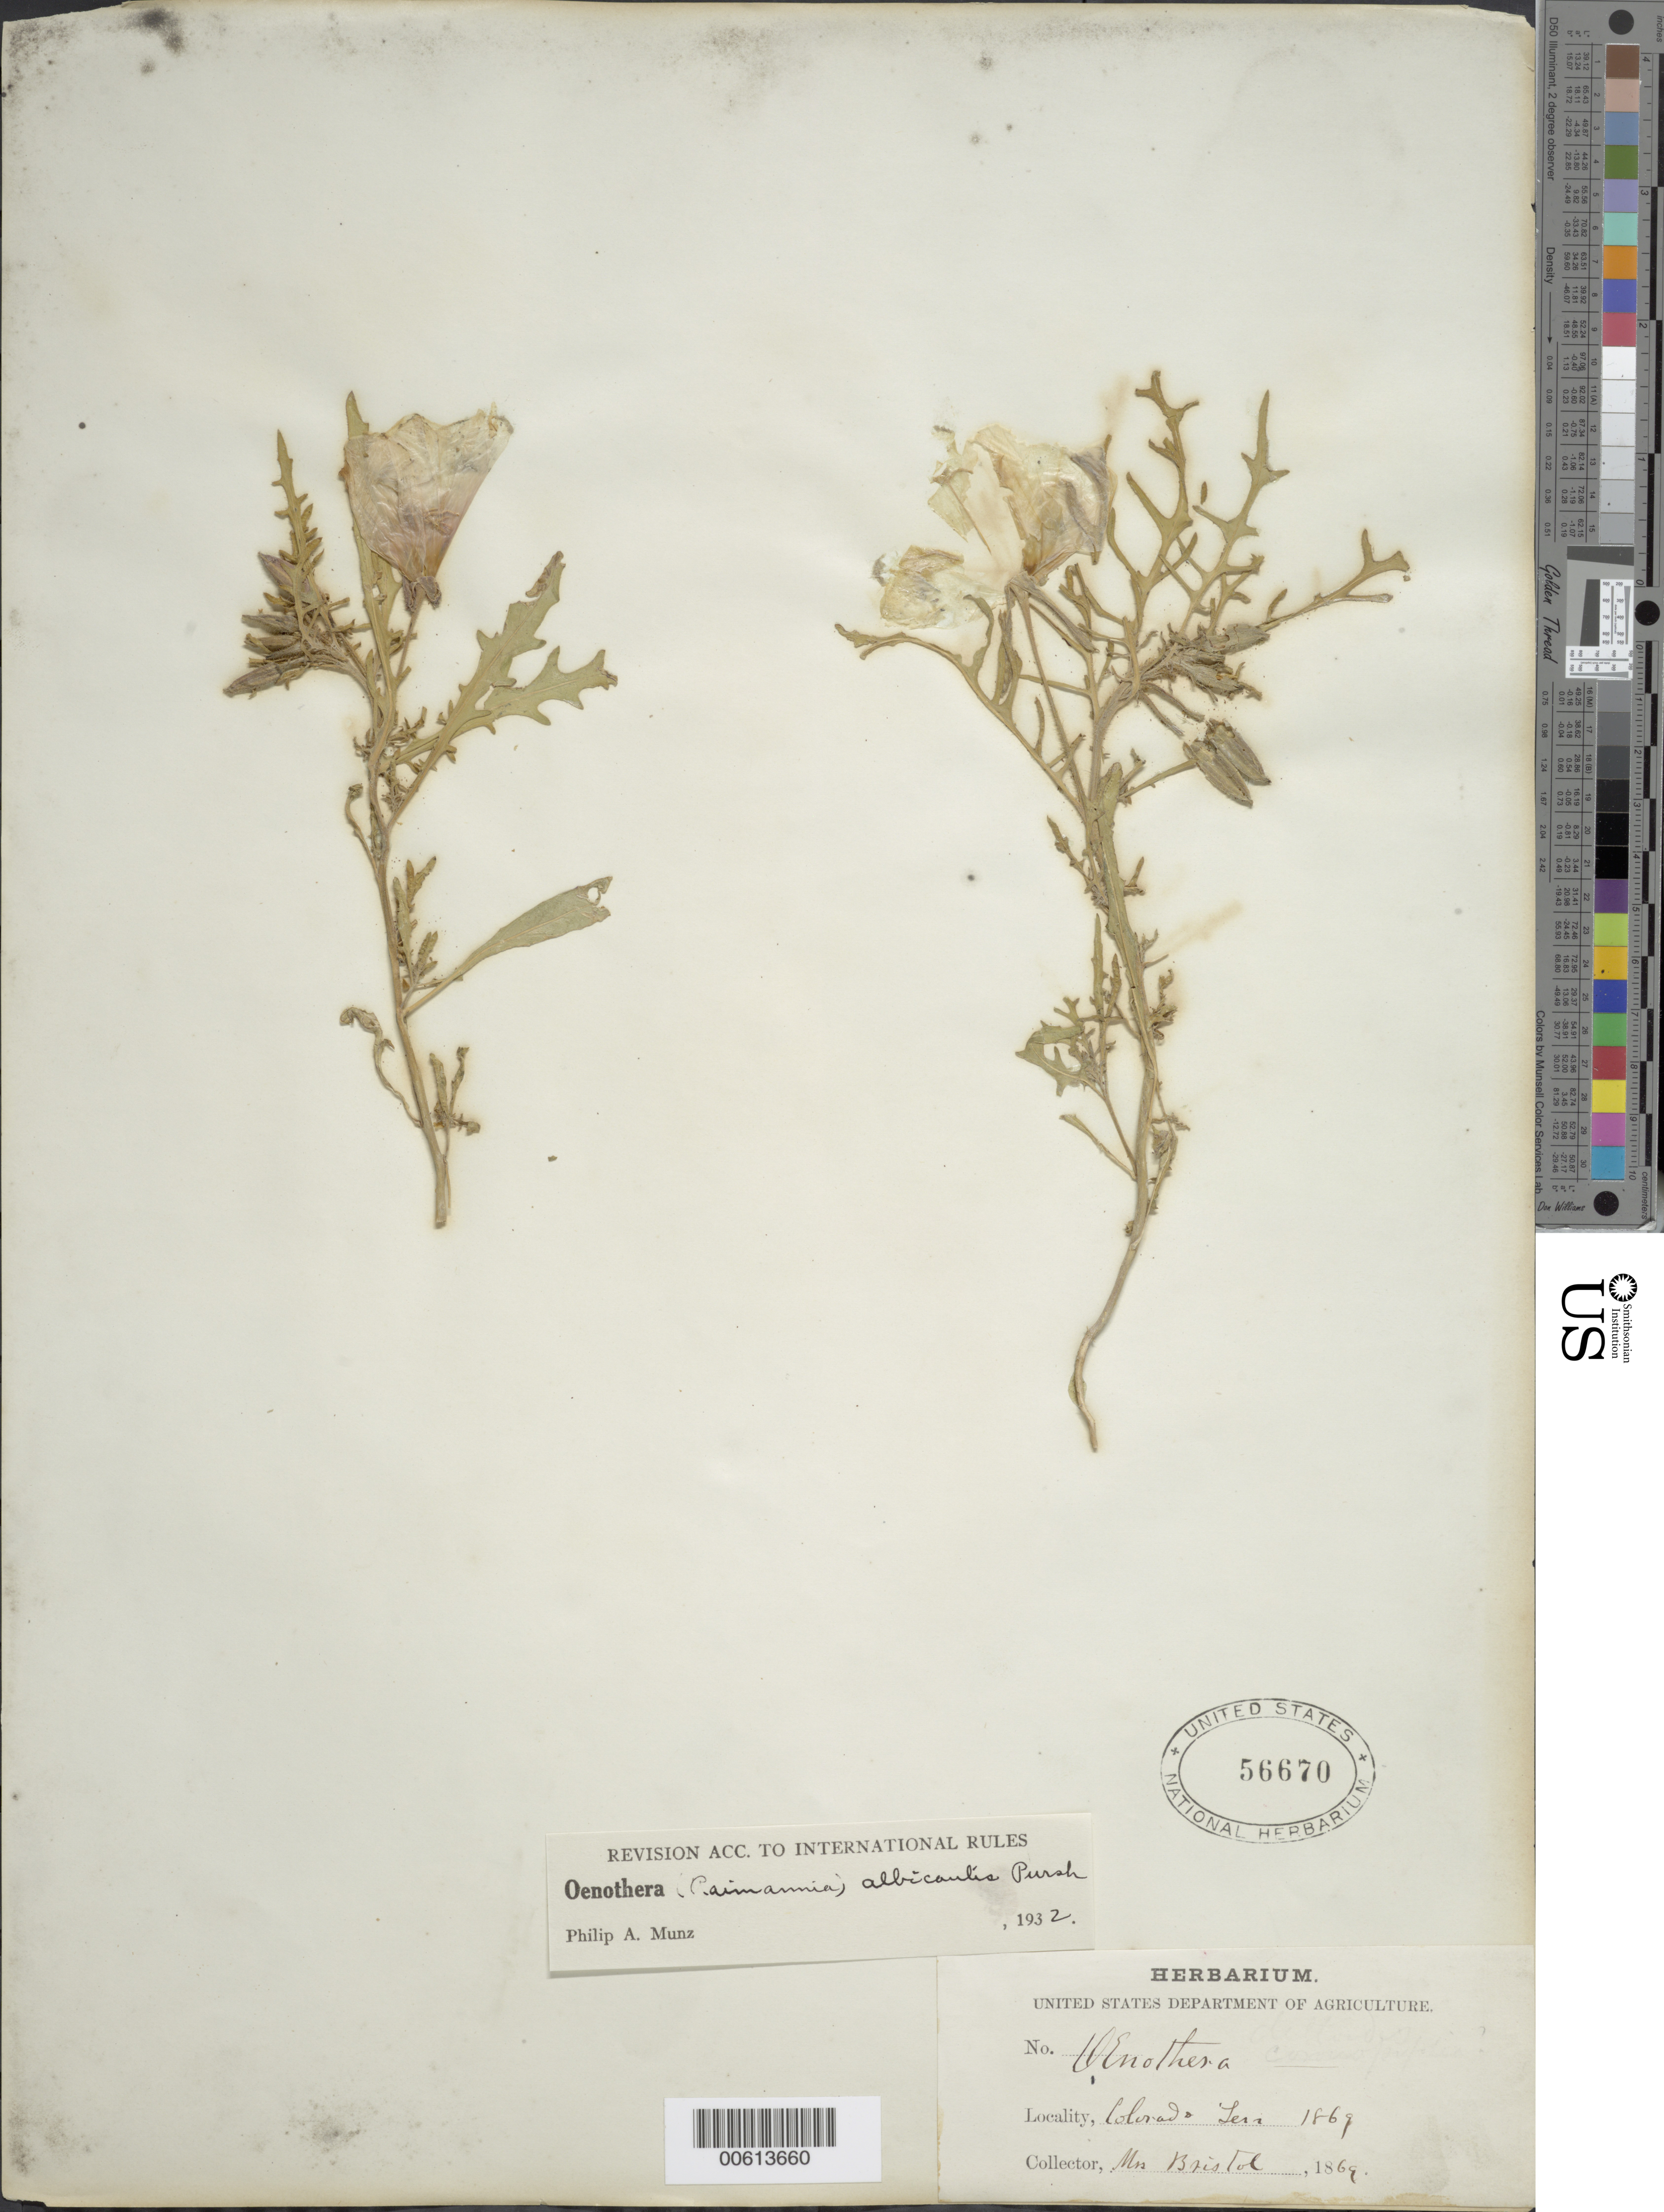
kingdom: Plantae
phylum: Tracheophyta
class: Magnoliopsida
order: Myrtales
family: Onagraceae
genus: Oenothera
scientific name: Oenothera albicaulis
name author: Pursh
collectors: Bristol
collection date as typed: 1869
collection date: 1869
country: United States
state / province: Colorado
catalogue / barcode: US 56670